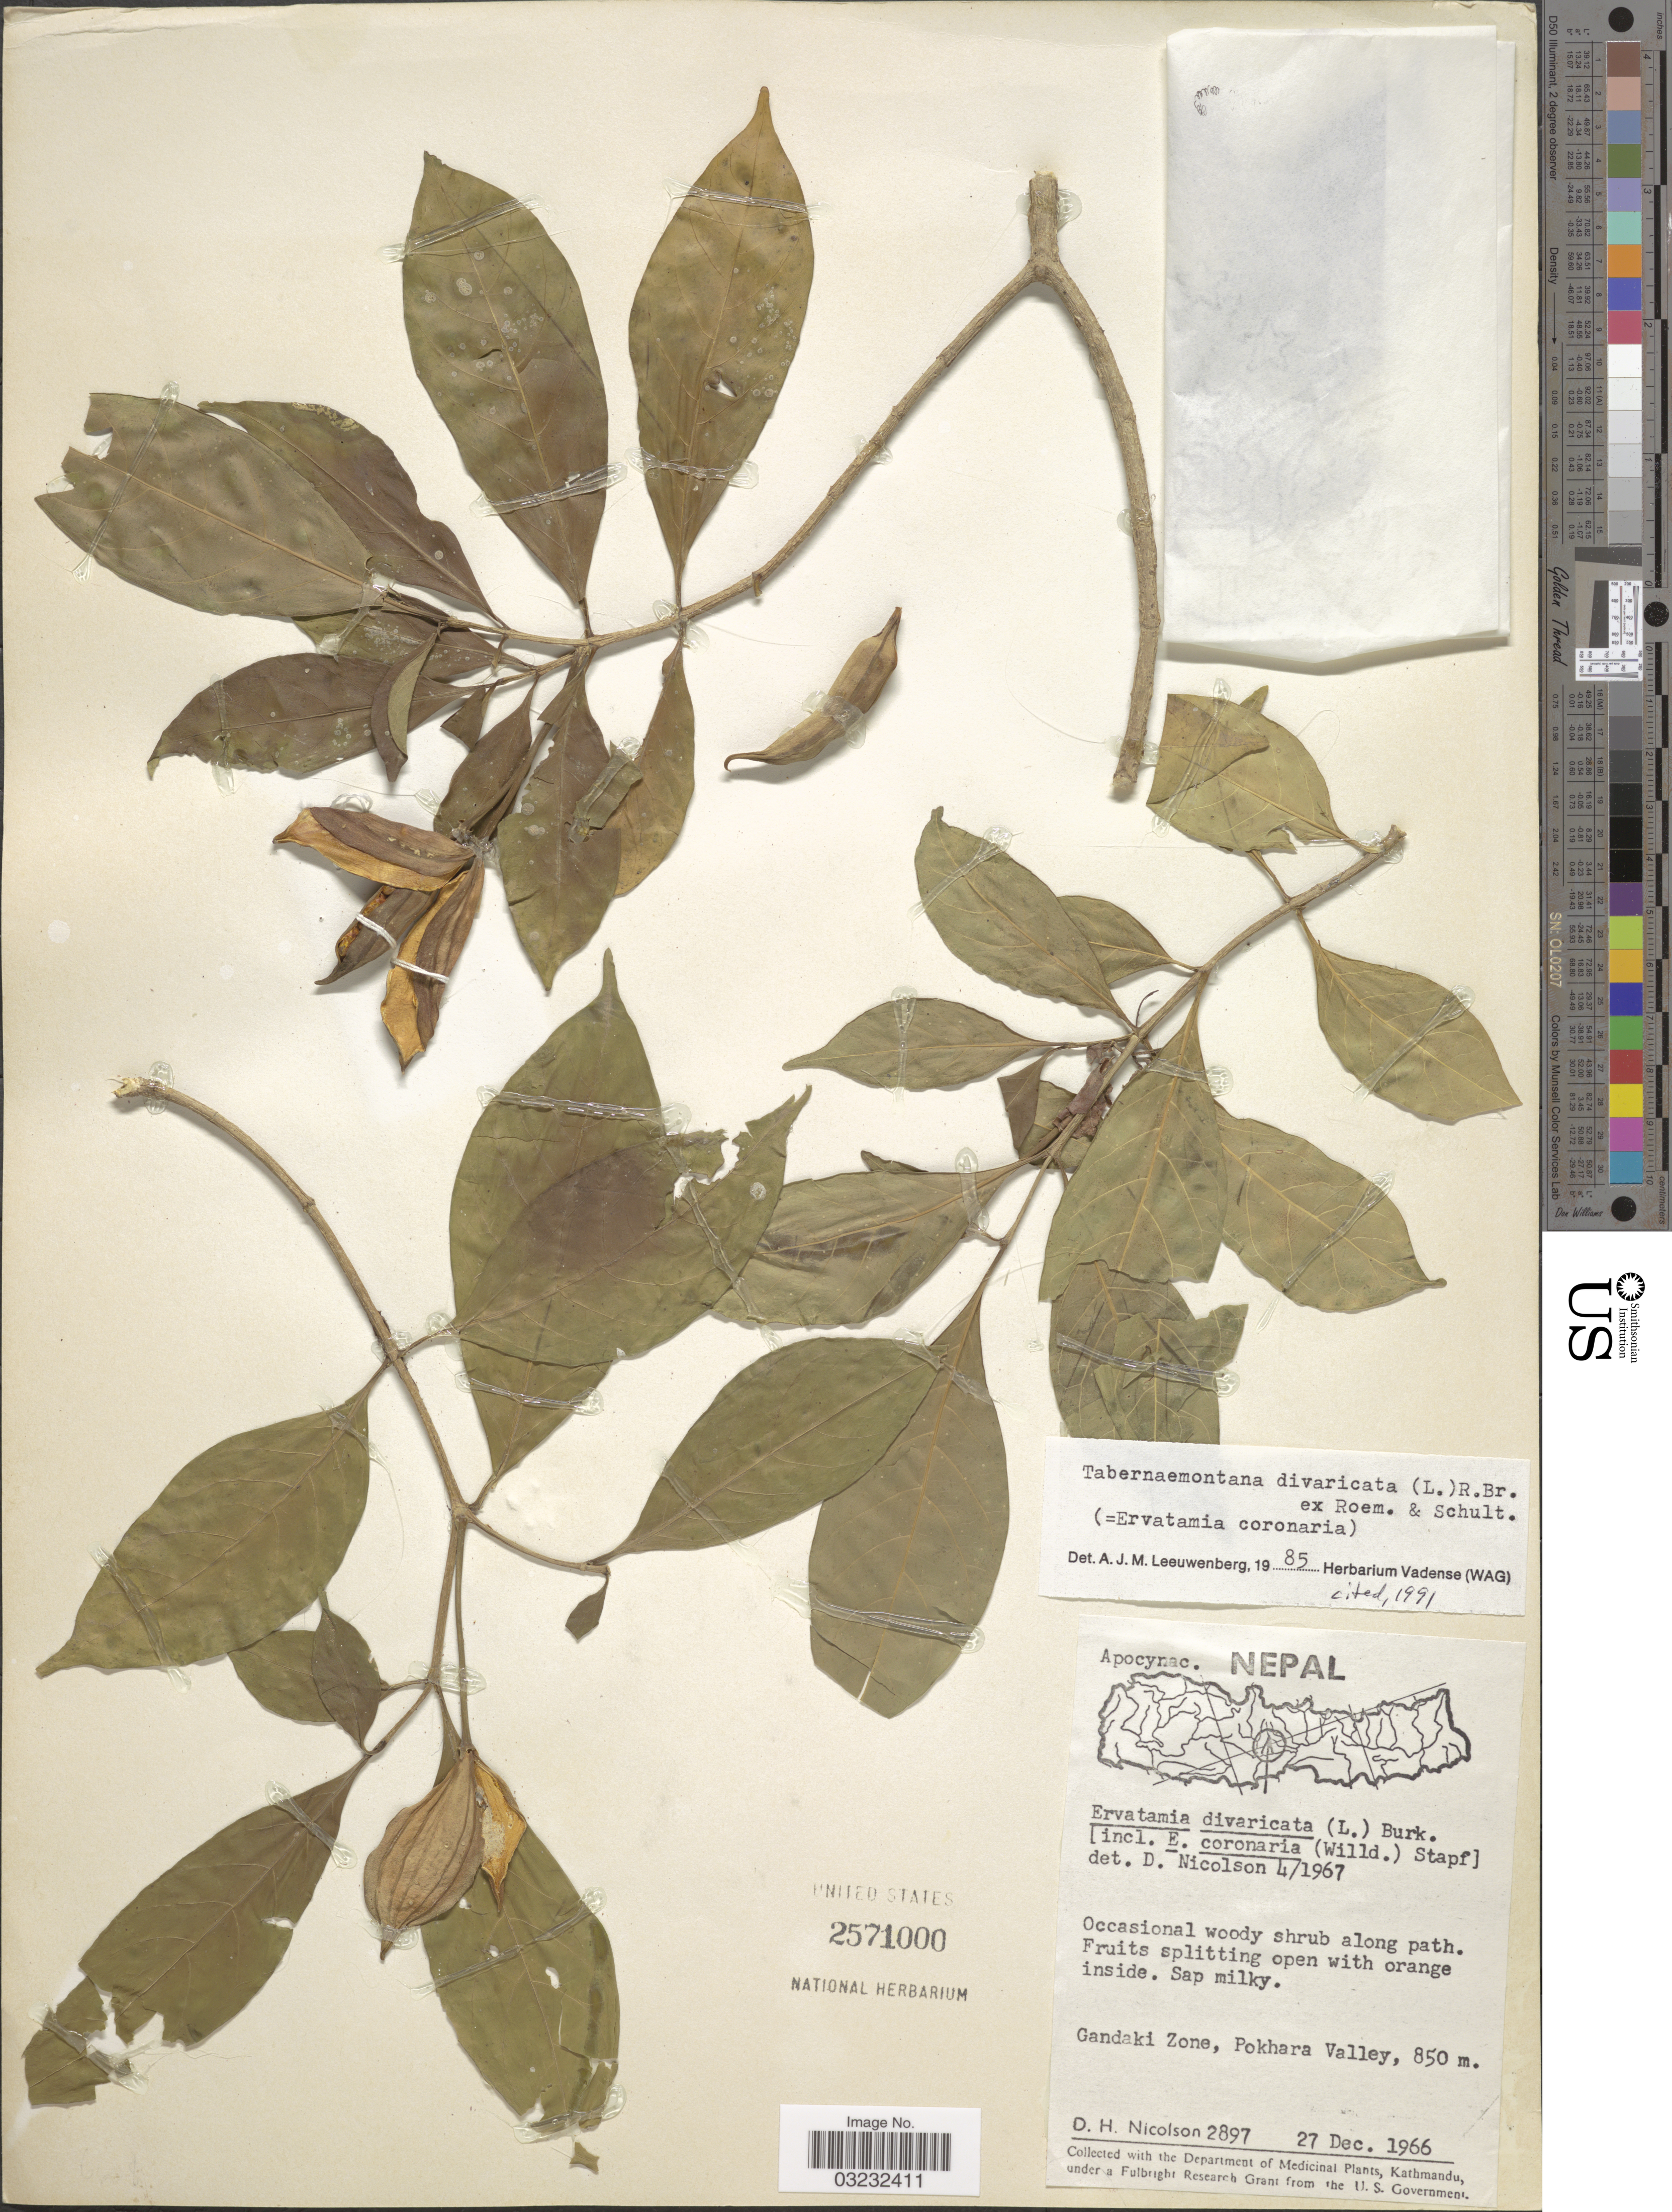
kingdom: Plantae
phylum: Tracheophyta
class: Magnoliopsida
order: Gentianales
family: Apocynaceae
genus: Tabernaemontana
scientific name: Tabernaemontana divaricata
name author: (L.) R. Br. ex Roem. & Schult.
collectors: D. H. Nicolson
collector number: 2897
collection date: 1966-12-27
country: Nepal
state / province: Gandaki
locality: Gandaki Zone, Pokhara Valley.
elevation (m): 850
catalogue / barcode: US 2571000